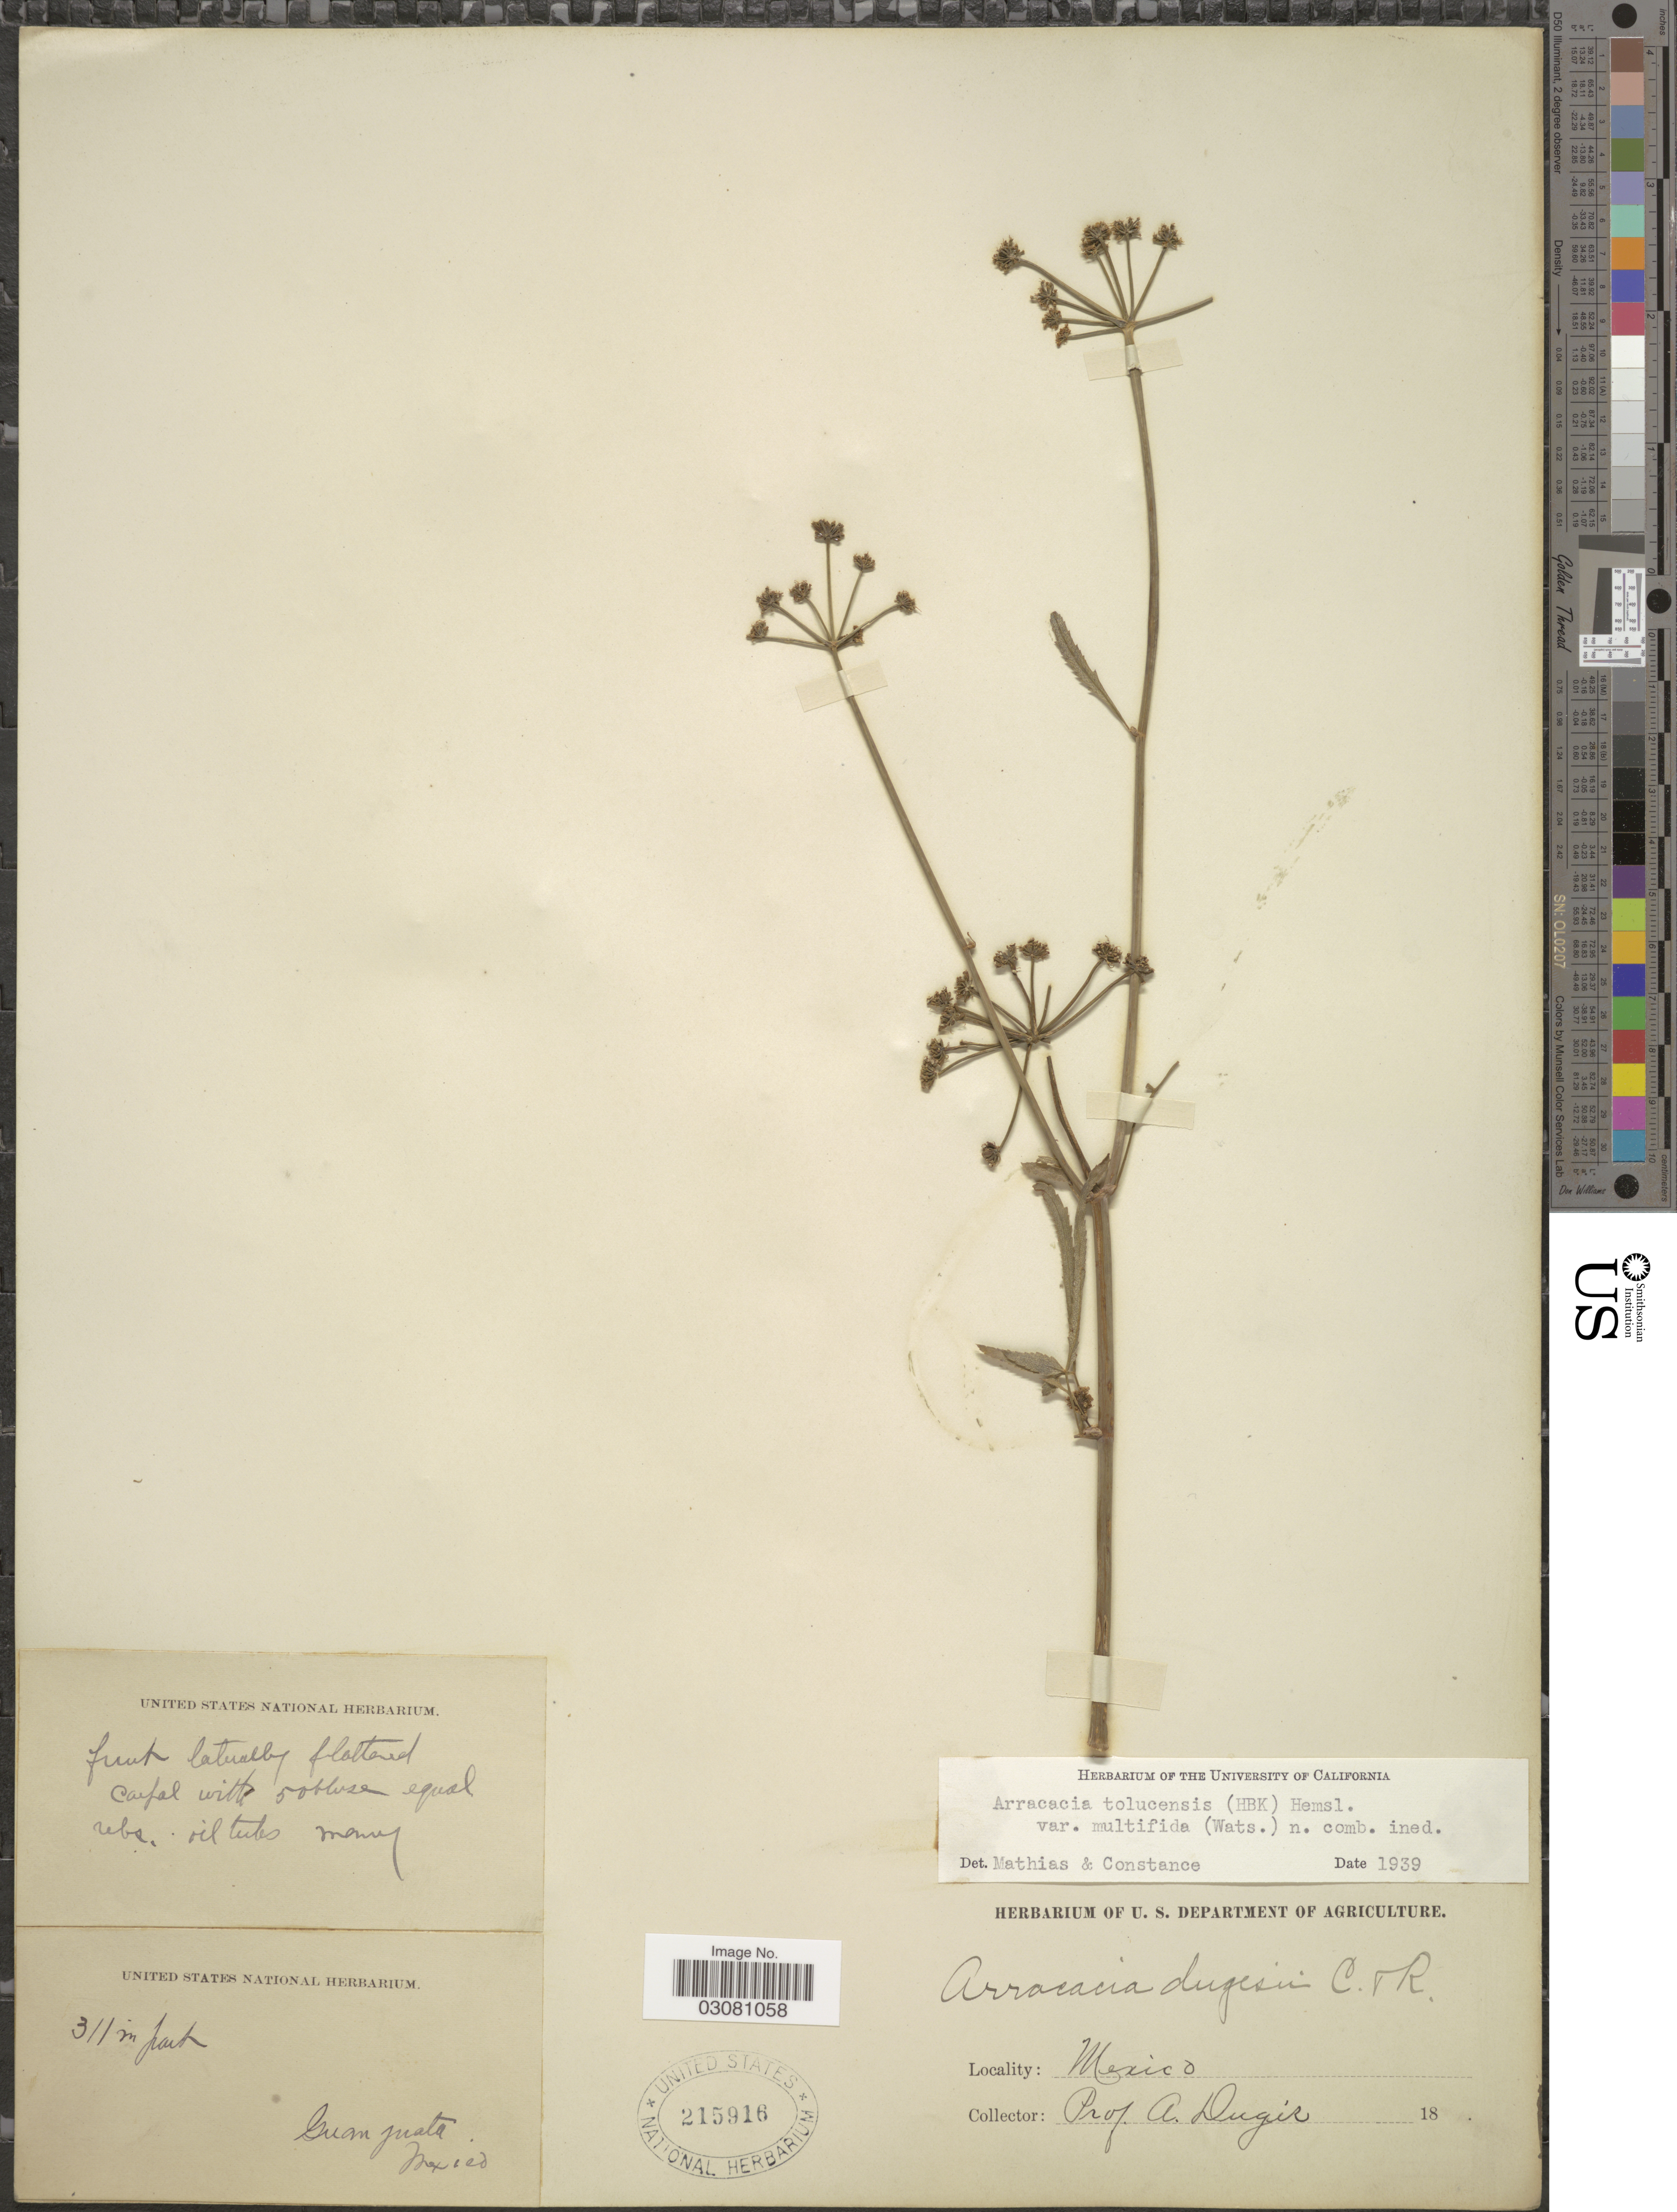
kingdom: Plantae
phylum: Tracheophyta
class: Magnoliopsida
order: Apiales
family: Apiaceae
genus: Arracacia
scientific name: Arracacia tolucensis var. multifida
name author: (S. Watson) Mathias & Constance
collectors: A. Duges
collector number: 311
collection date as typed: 18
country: Mexico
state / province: Guanajuato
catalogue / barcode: US 215916